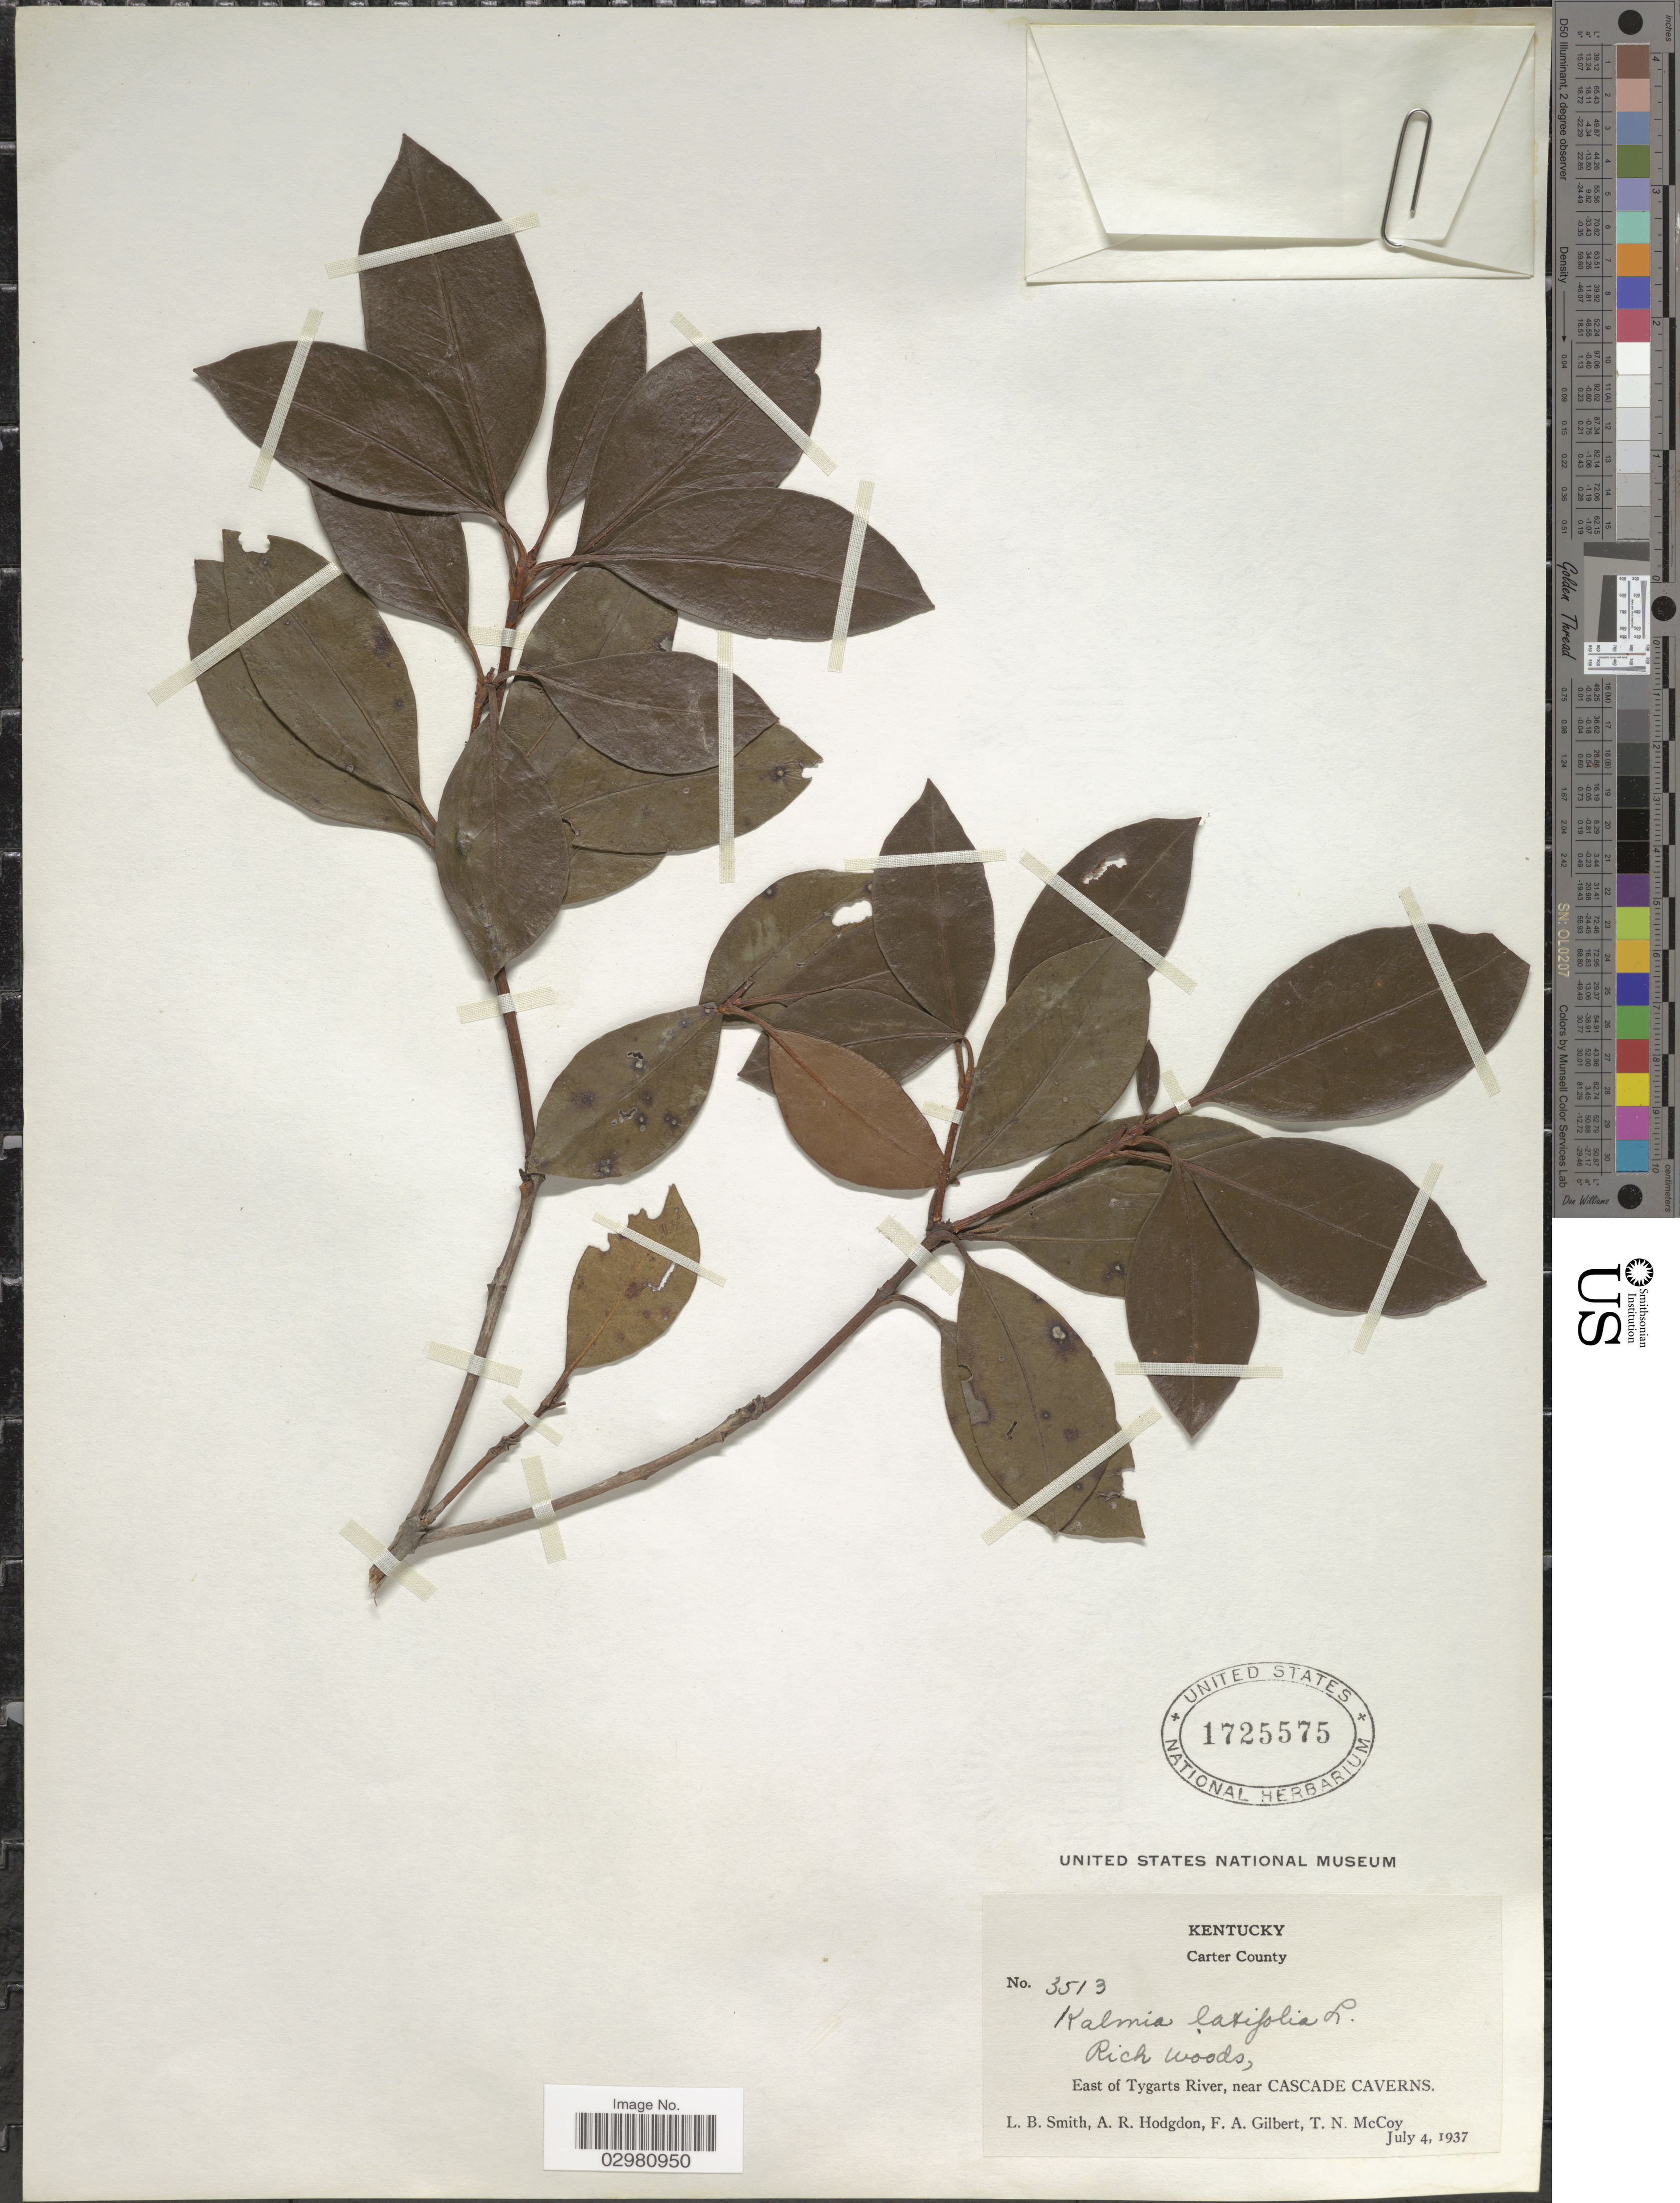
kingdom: Plantae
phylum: Tracheophyta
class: Magnoliopsida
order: Ericales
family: Ericaceae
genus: Kalmia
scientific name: Kalmia latifolia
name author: L.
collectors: L. Smith, A. R. Hodgdon, F. A. Gilbert & T. N. McCoy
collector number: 3513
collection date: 1937-07-04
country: United States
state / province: Kentucky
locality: Carter County. East of Tygarts River, near Cascade Caverns.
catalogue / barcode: US 1725575